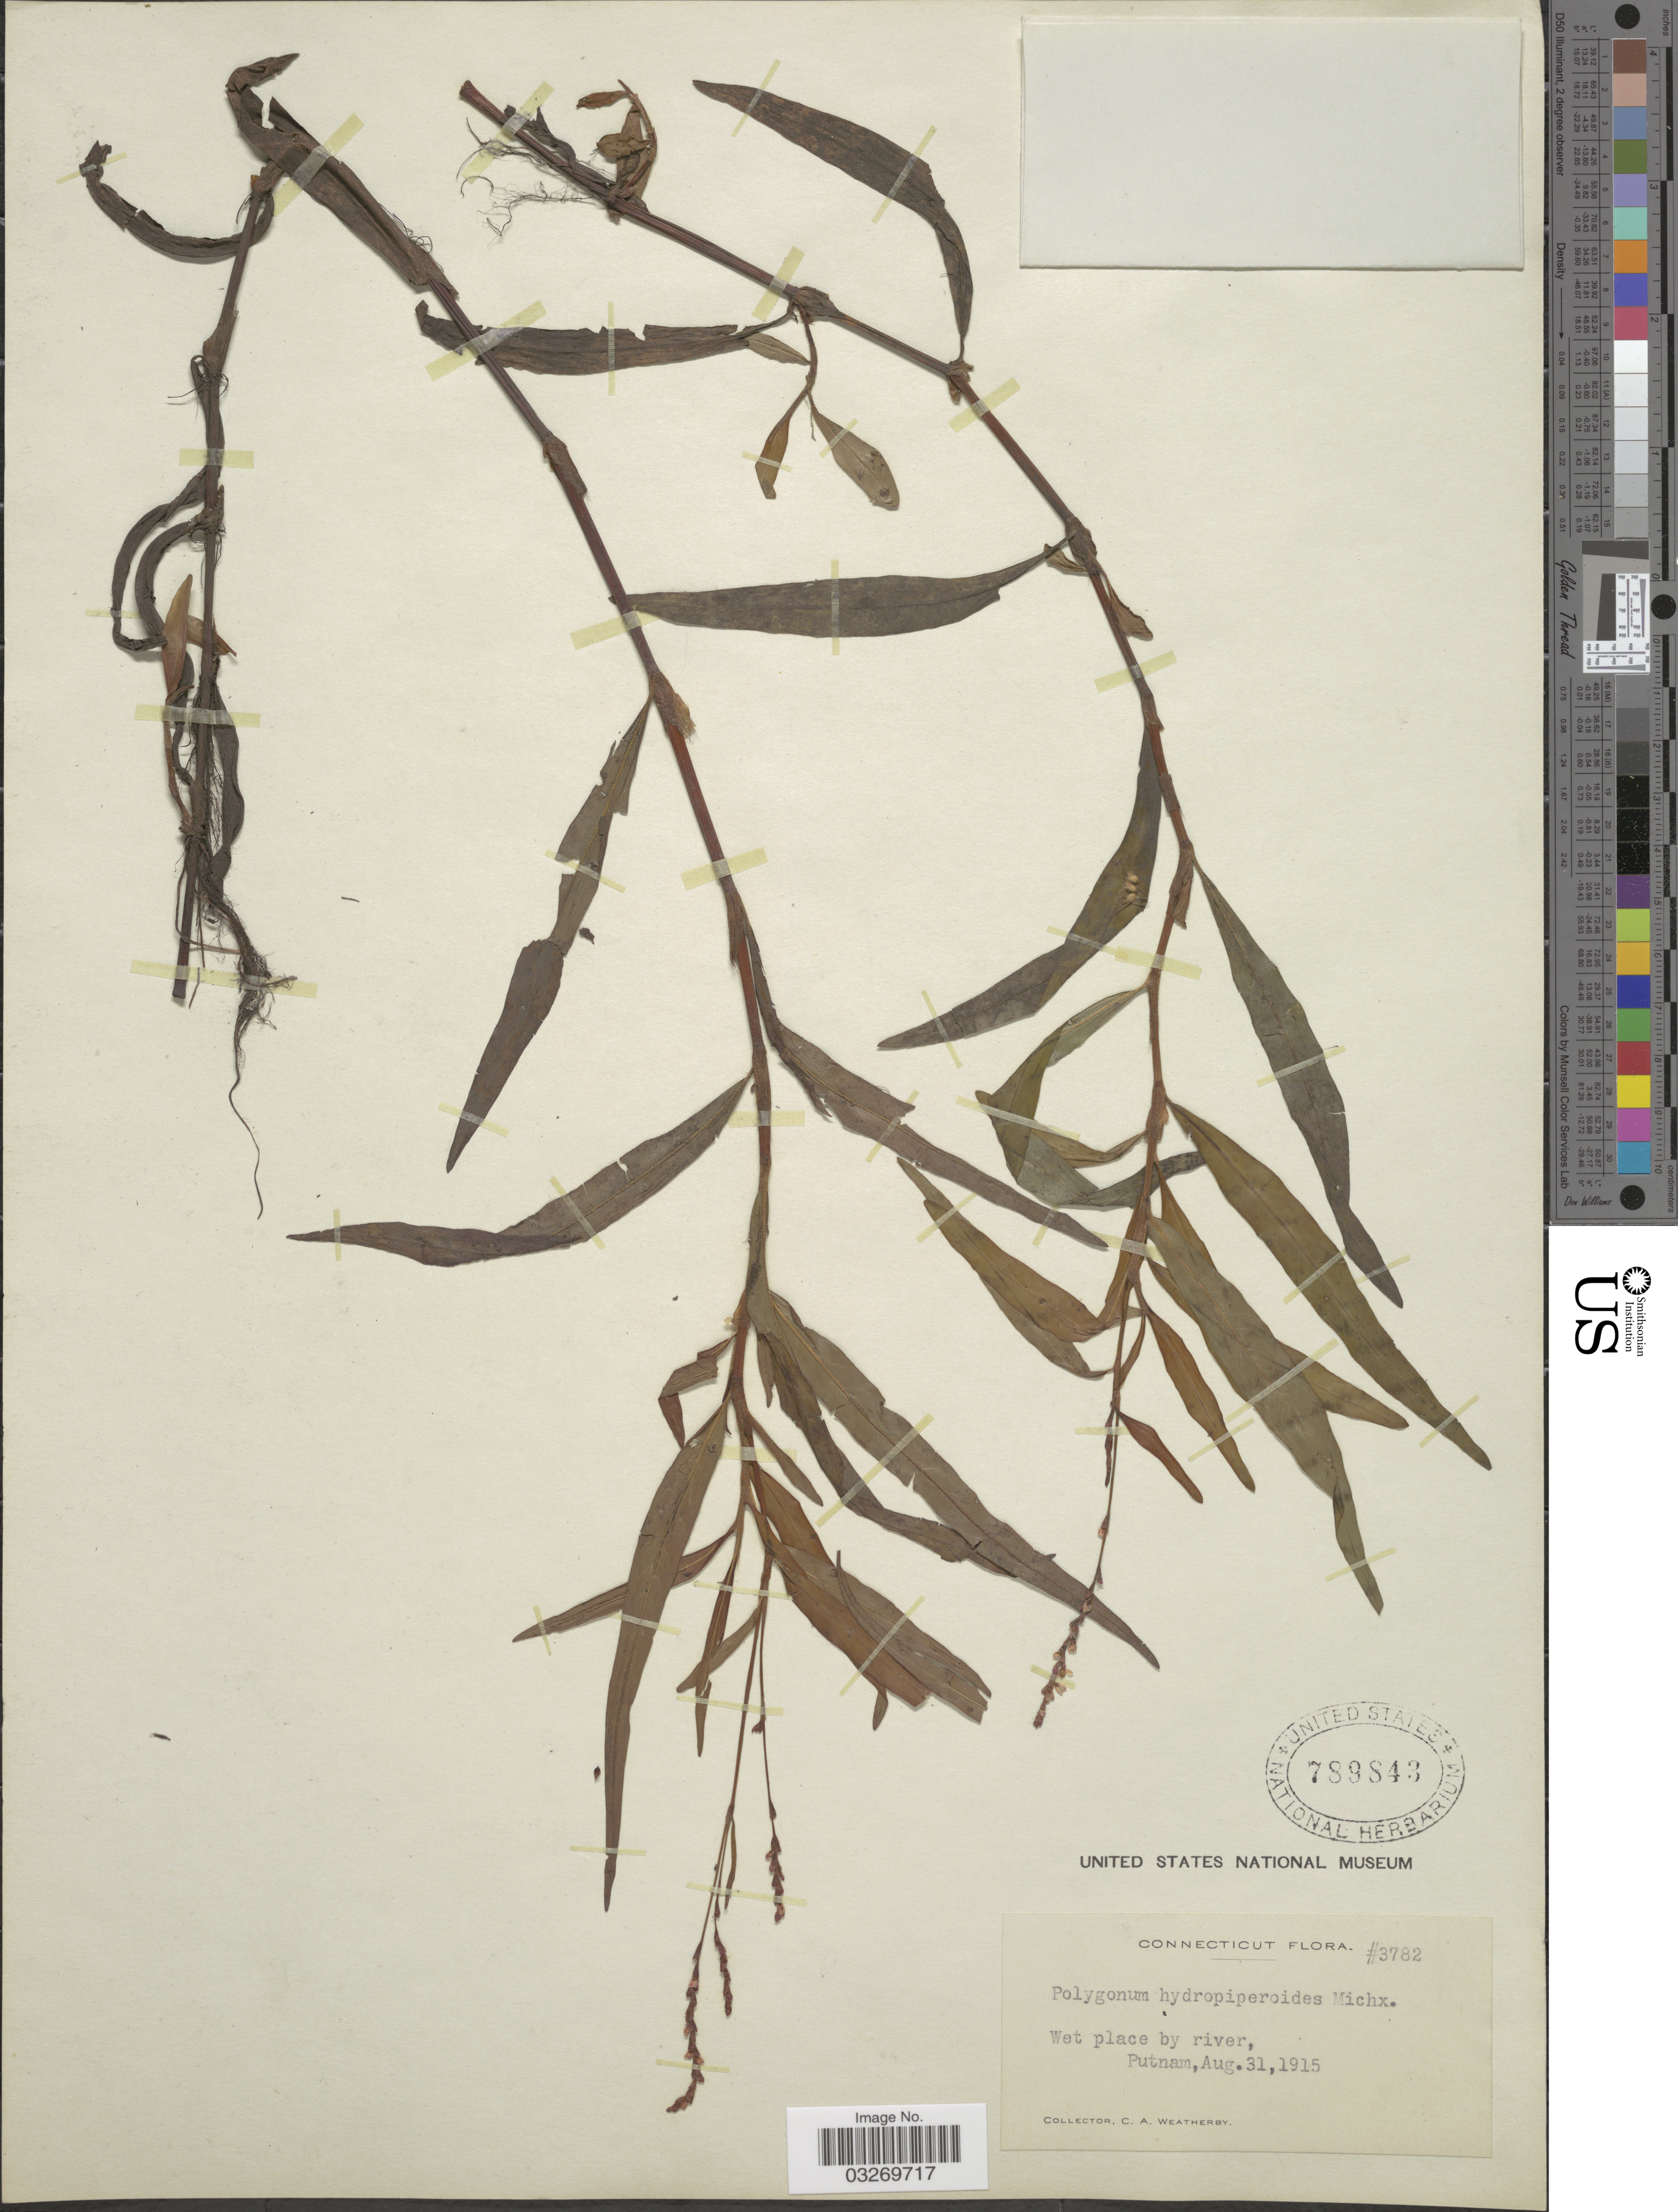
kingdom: Plantae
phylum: Tracheophyta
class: Magnoliopsida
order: Caryophyllales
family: Polygonaceae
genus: Persicaria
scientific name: Persicaria hydropiperoides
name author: (Michx.) Small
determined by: Atha, D. E.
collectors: C. A. Weatherby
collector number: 3782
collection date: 1915-08-31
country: United States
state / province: Connecticut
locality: Wet place by river, Putnam.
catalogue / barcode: US 789843